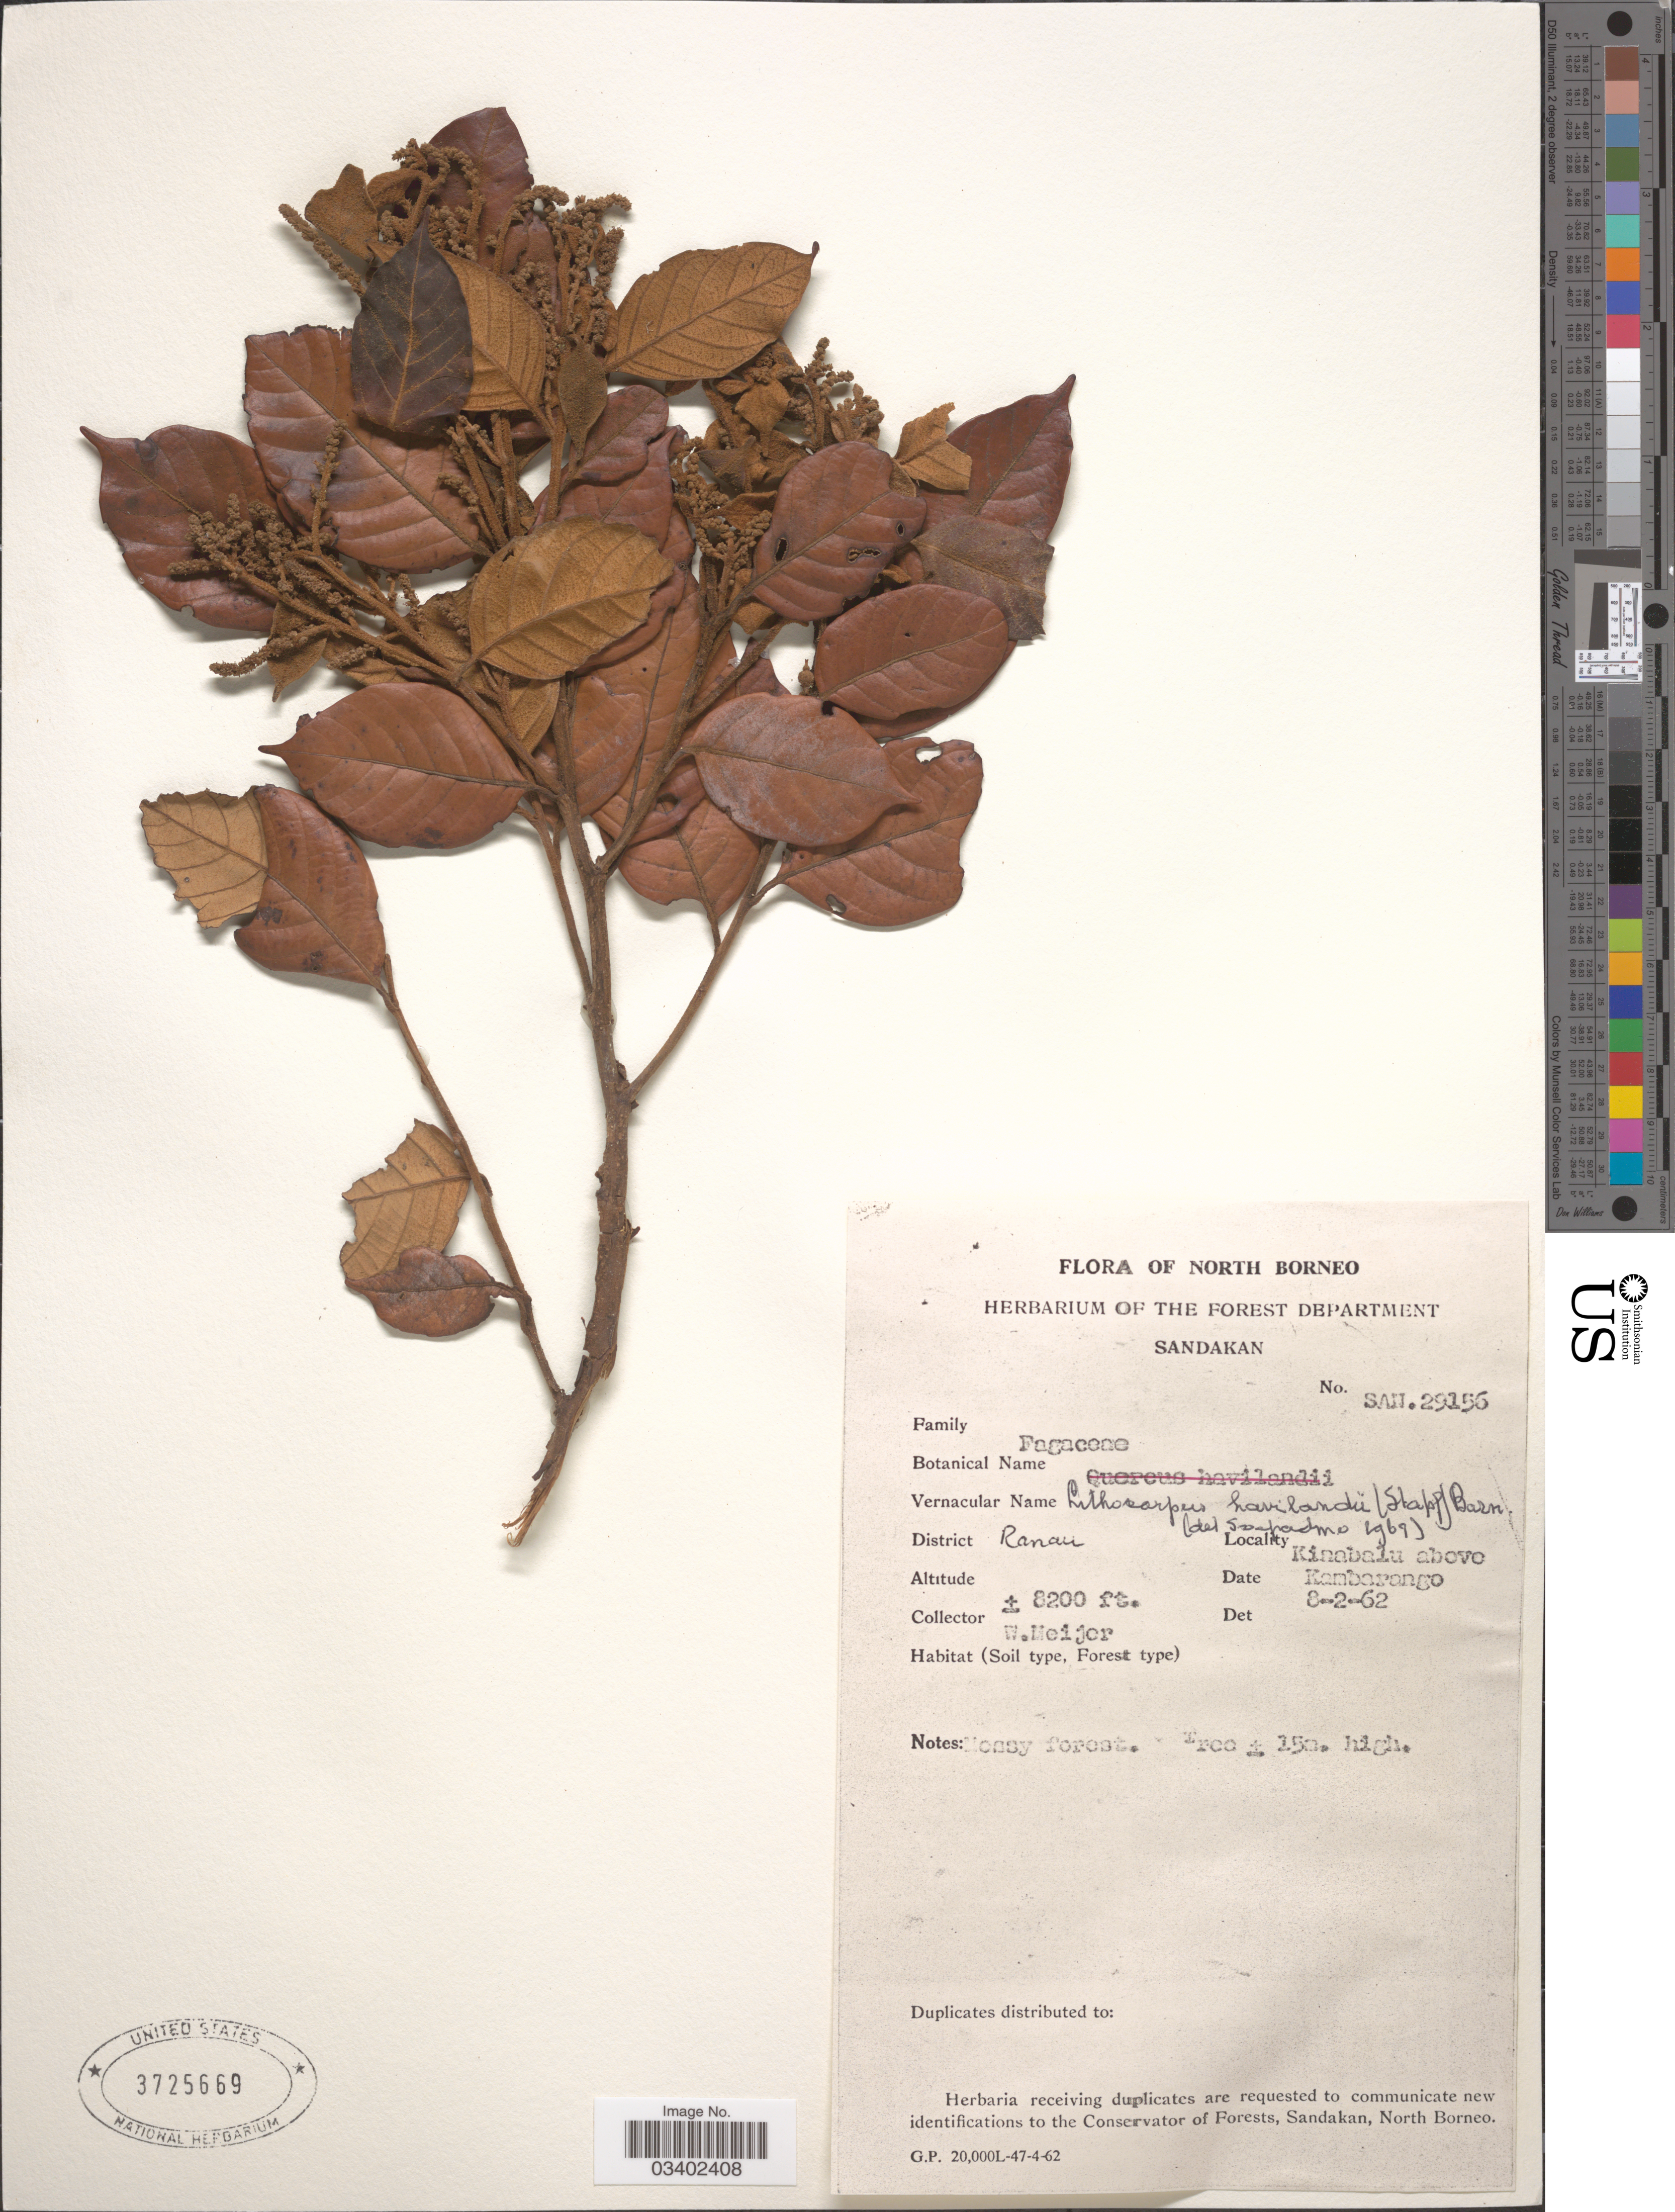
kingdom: Plantae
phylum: Tracheophyta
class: Magnoliopsida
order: Fagales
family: Fagaceae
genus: Lithocarpus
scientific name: Lithocarpus havilandii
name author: (Stapf) Barnett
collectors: W. Meijer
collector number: SAN.29156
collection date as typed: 8/2/62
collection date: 1962-02-08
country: Malaysia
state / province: Sabah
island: Borneo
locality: North Borneo. District Ranau. Kinabalu above Kambarango.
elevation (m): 2499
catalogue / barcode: US 3725669